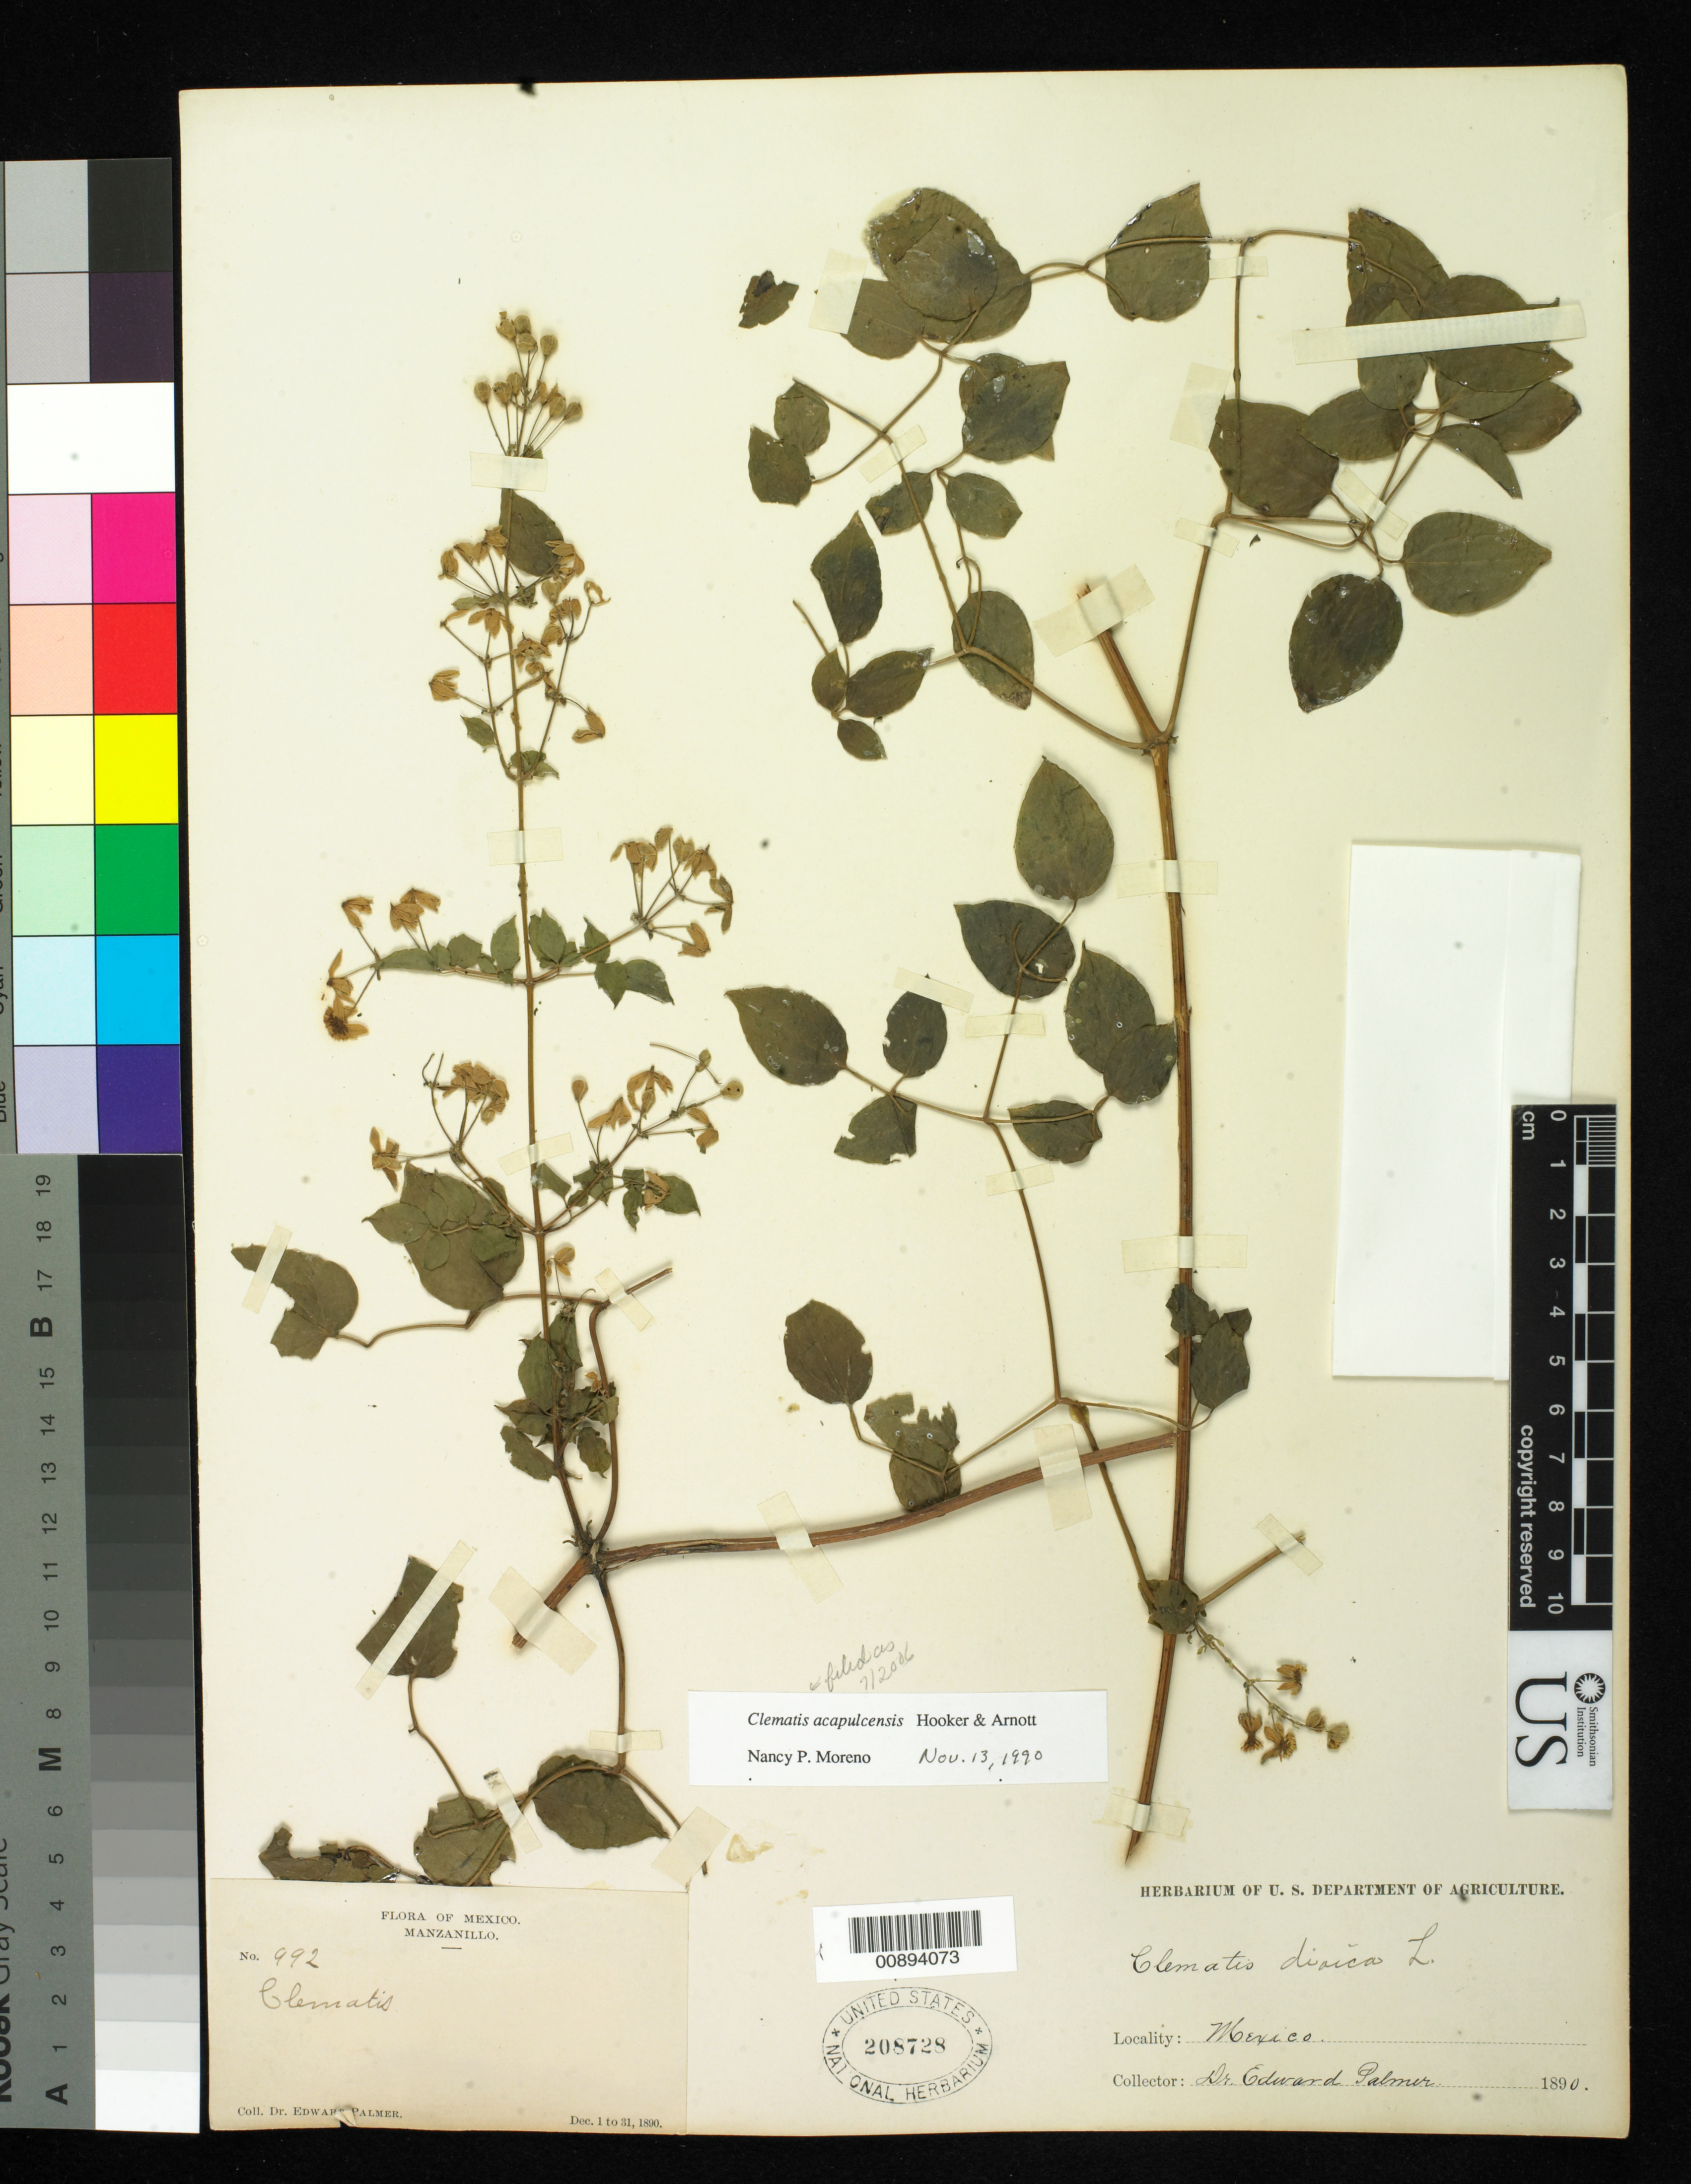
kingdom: Plantae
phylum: Tracheophyta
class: Magnoliopsida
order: Ranunculales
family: Ranunculaceae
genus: Clematis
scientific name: Clematis acapulcensis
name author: Hook. & Arn.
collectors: E. Palmer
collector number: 992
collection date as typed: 01 Dec 1890 to 31 Dec 1890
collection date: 1890-12-01/1890-12-31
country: Mexico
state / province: Colima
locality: Manzanillo, Colima.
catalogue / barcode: US 208728